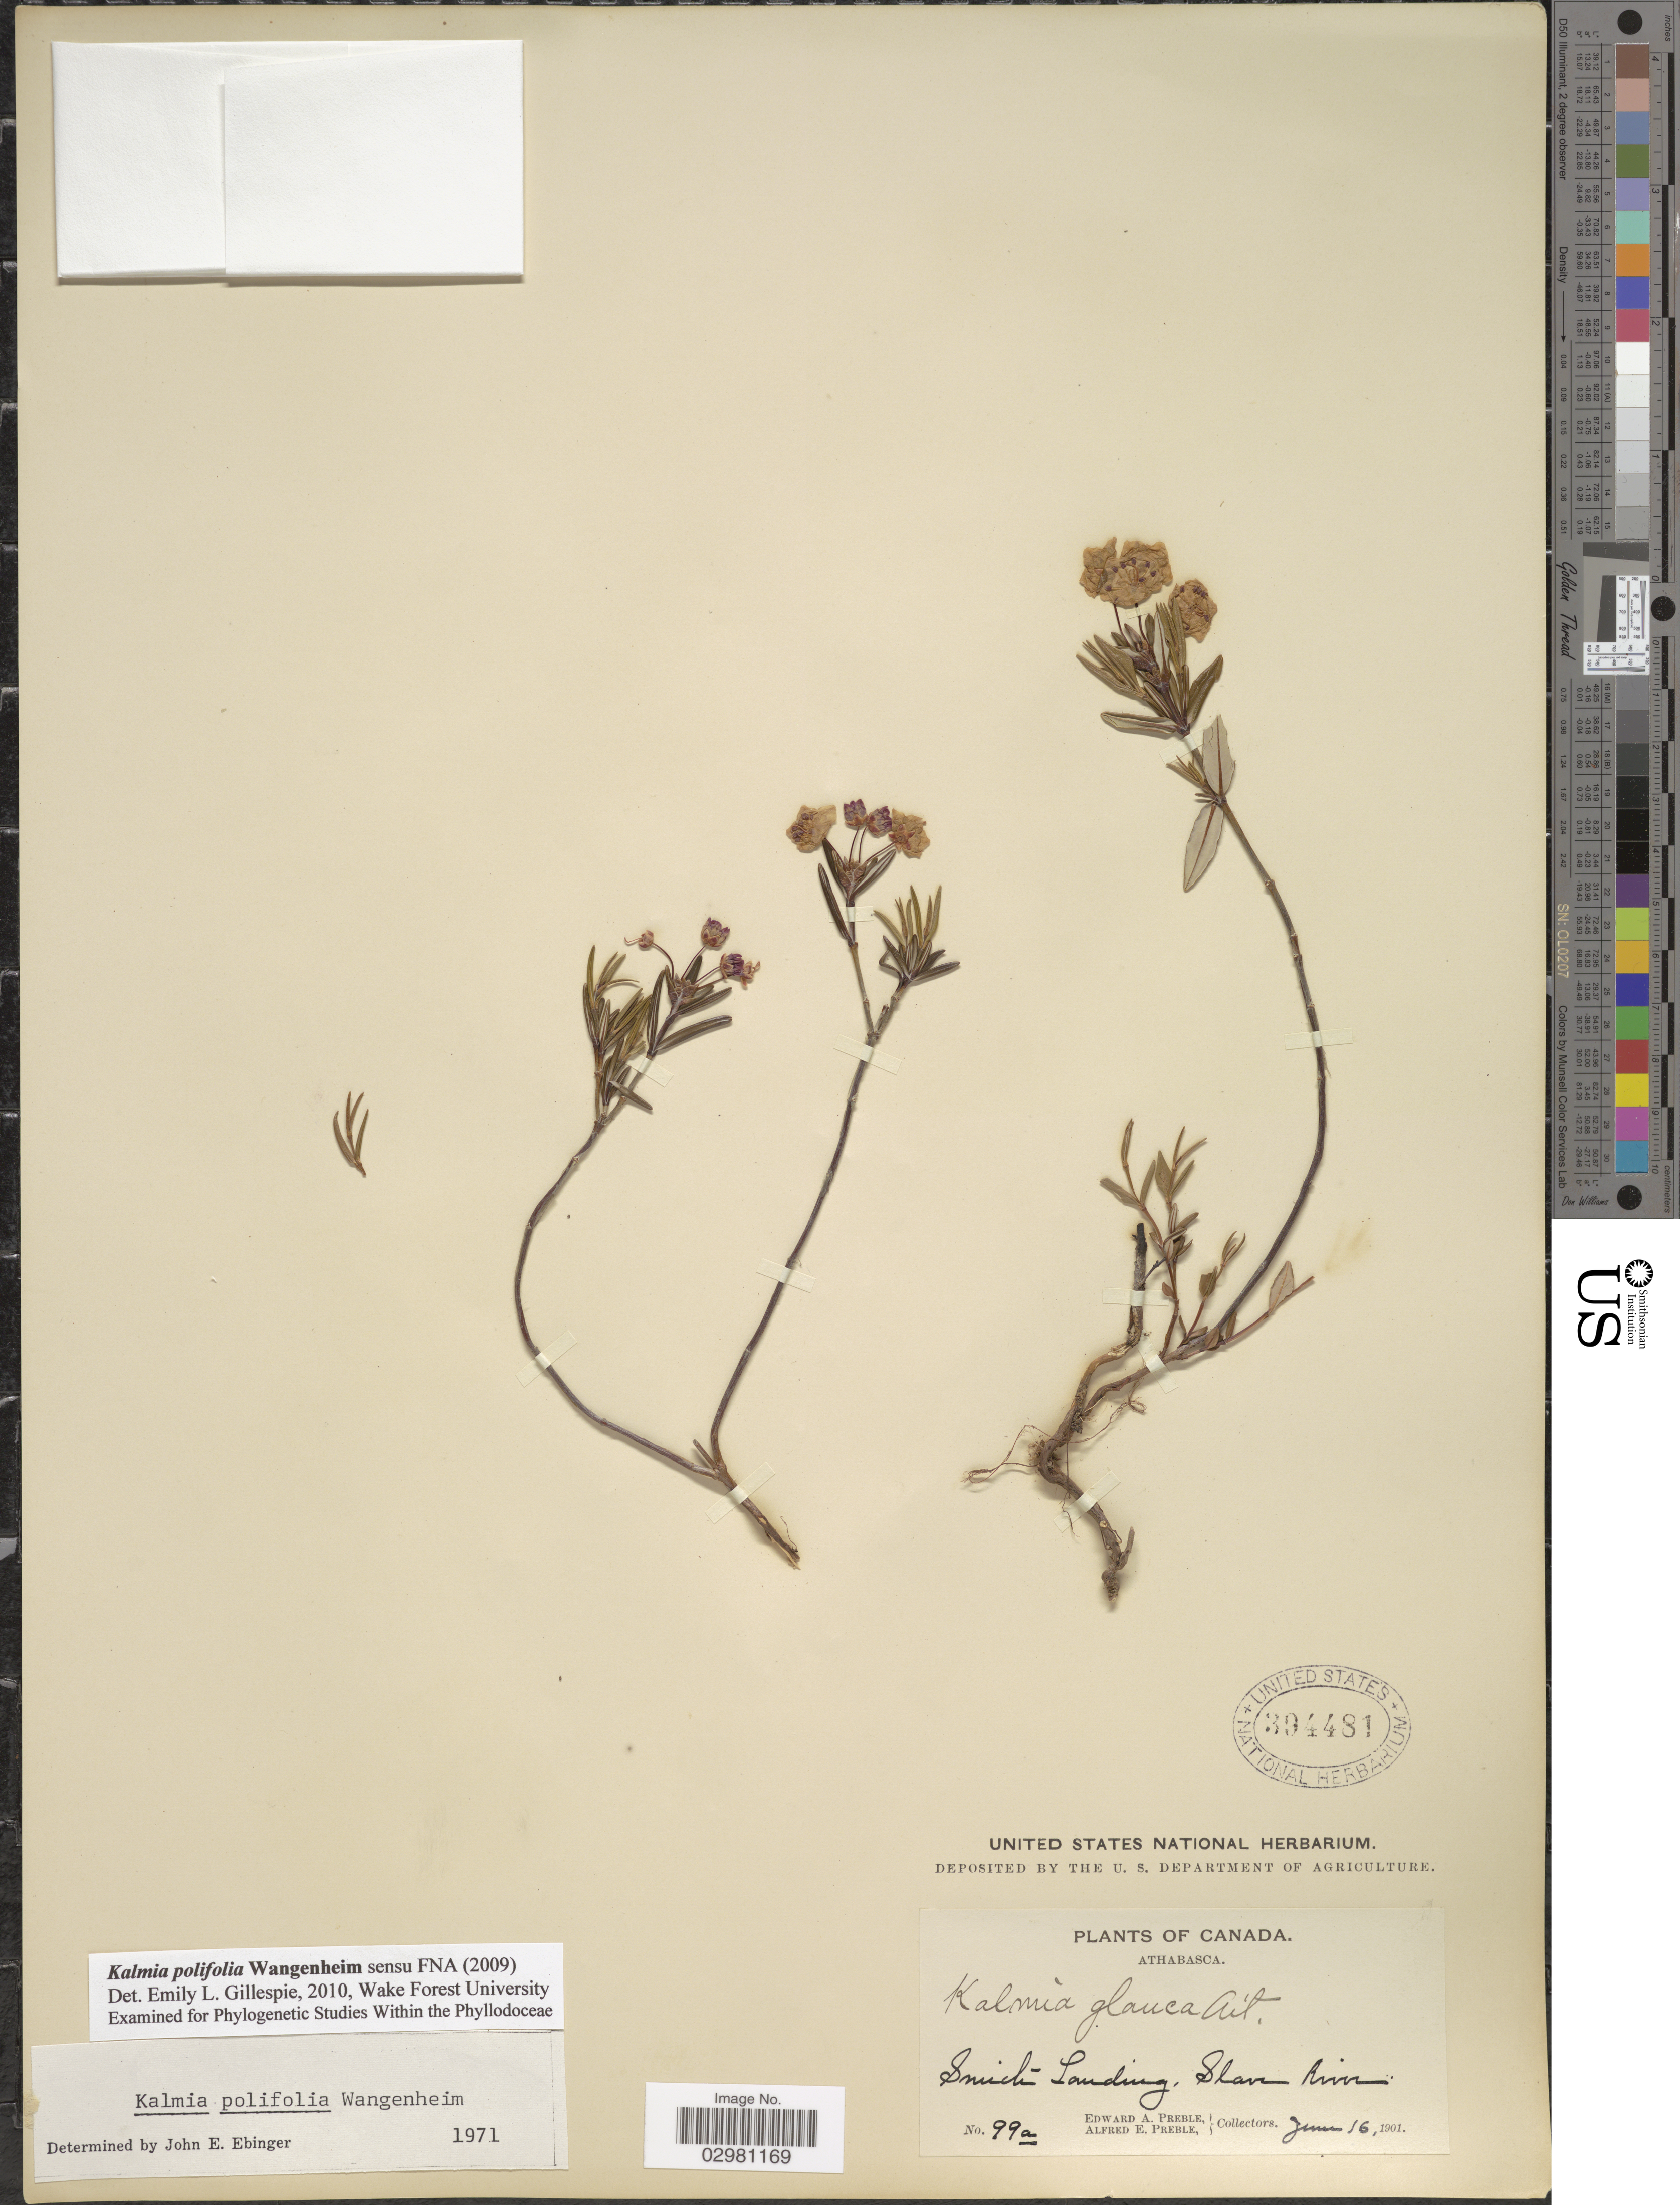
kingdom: Plantae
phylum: Tracheophyta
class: Magnoliopsida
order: Ericales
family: Ericaceae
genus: Kalmia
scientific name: Kalmia polifolia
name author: Wangenh.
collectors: E. Preble & A. Preble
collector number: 99a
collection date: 1901-06-16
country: Canada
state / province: Alberta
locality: Athabasca. Smith Landing, Slave River.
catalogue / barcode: US 394481